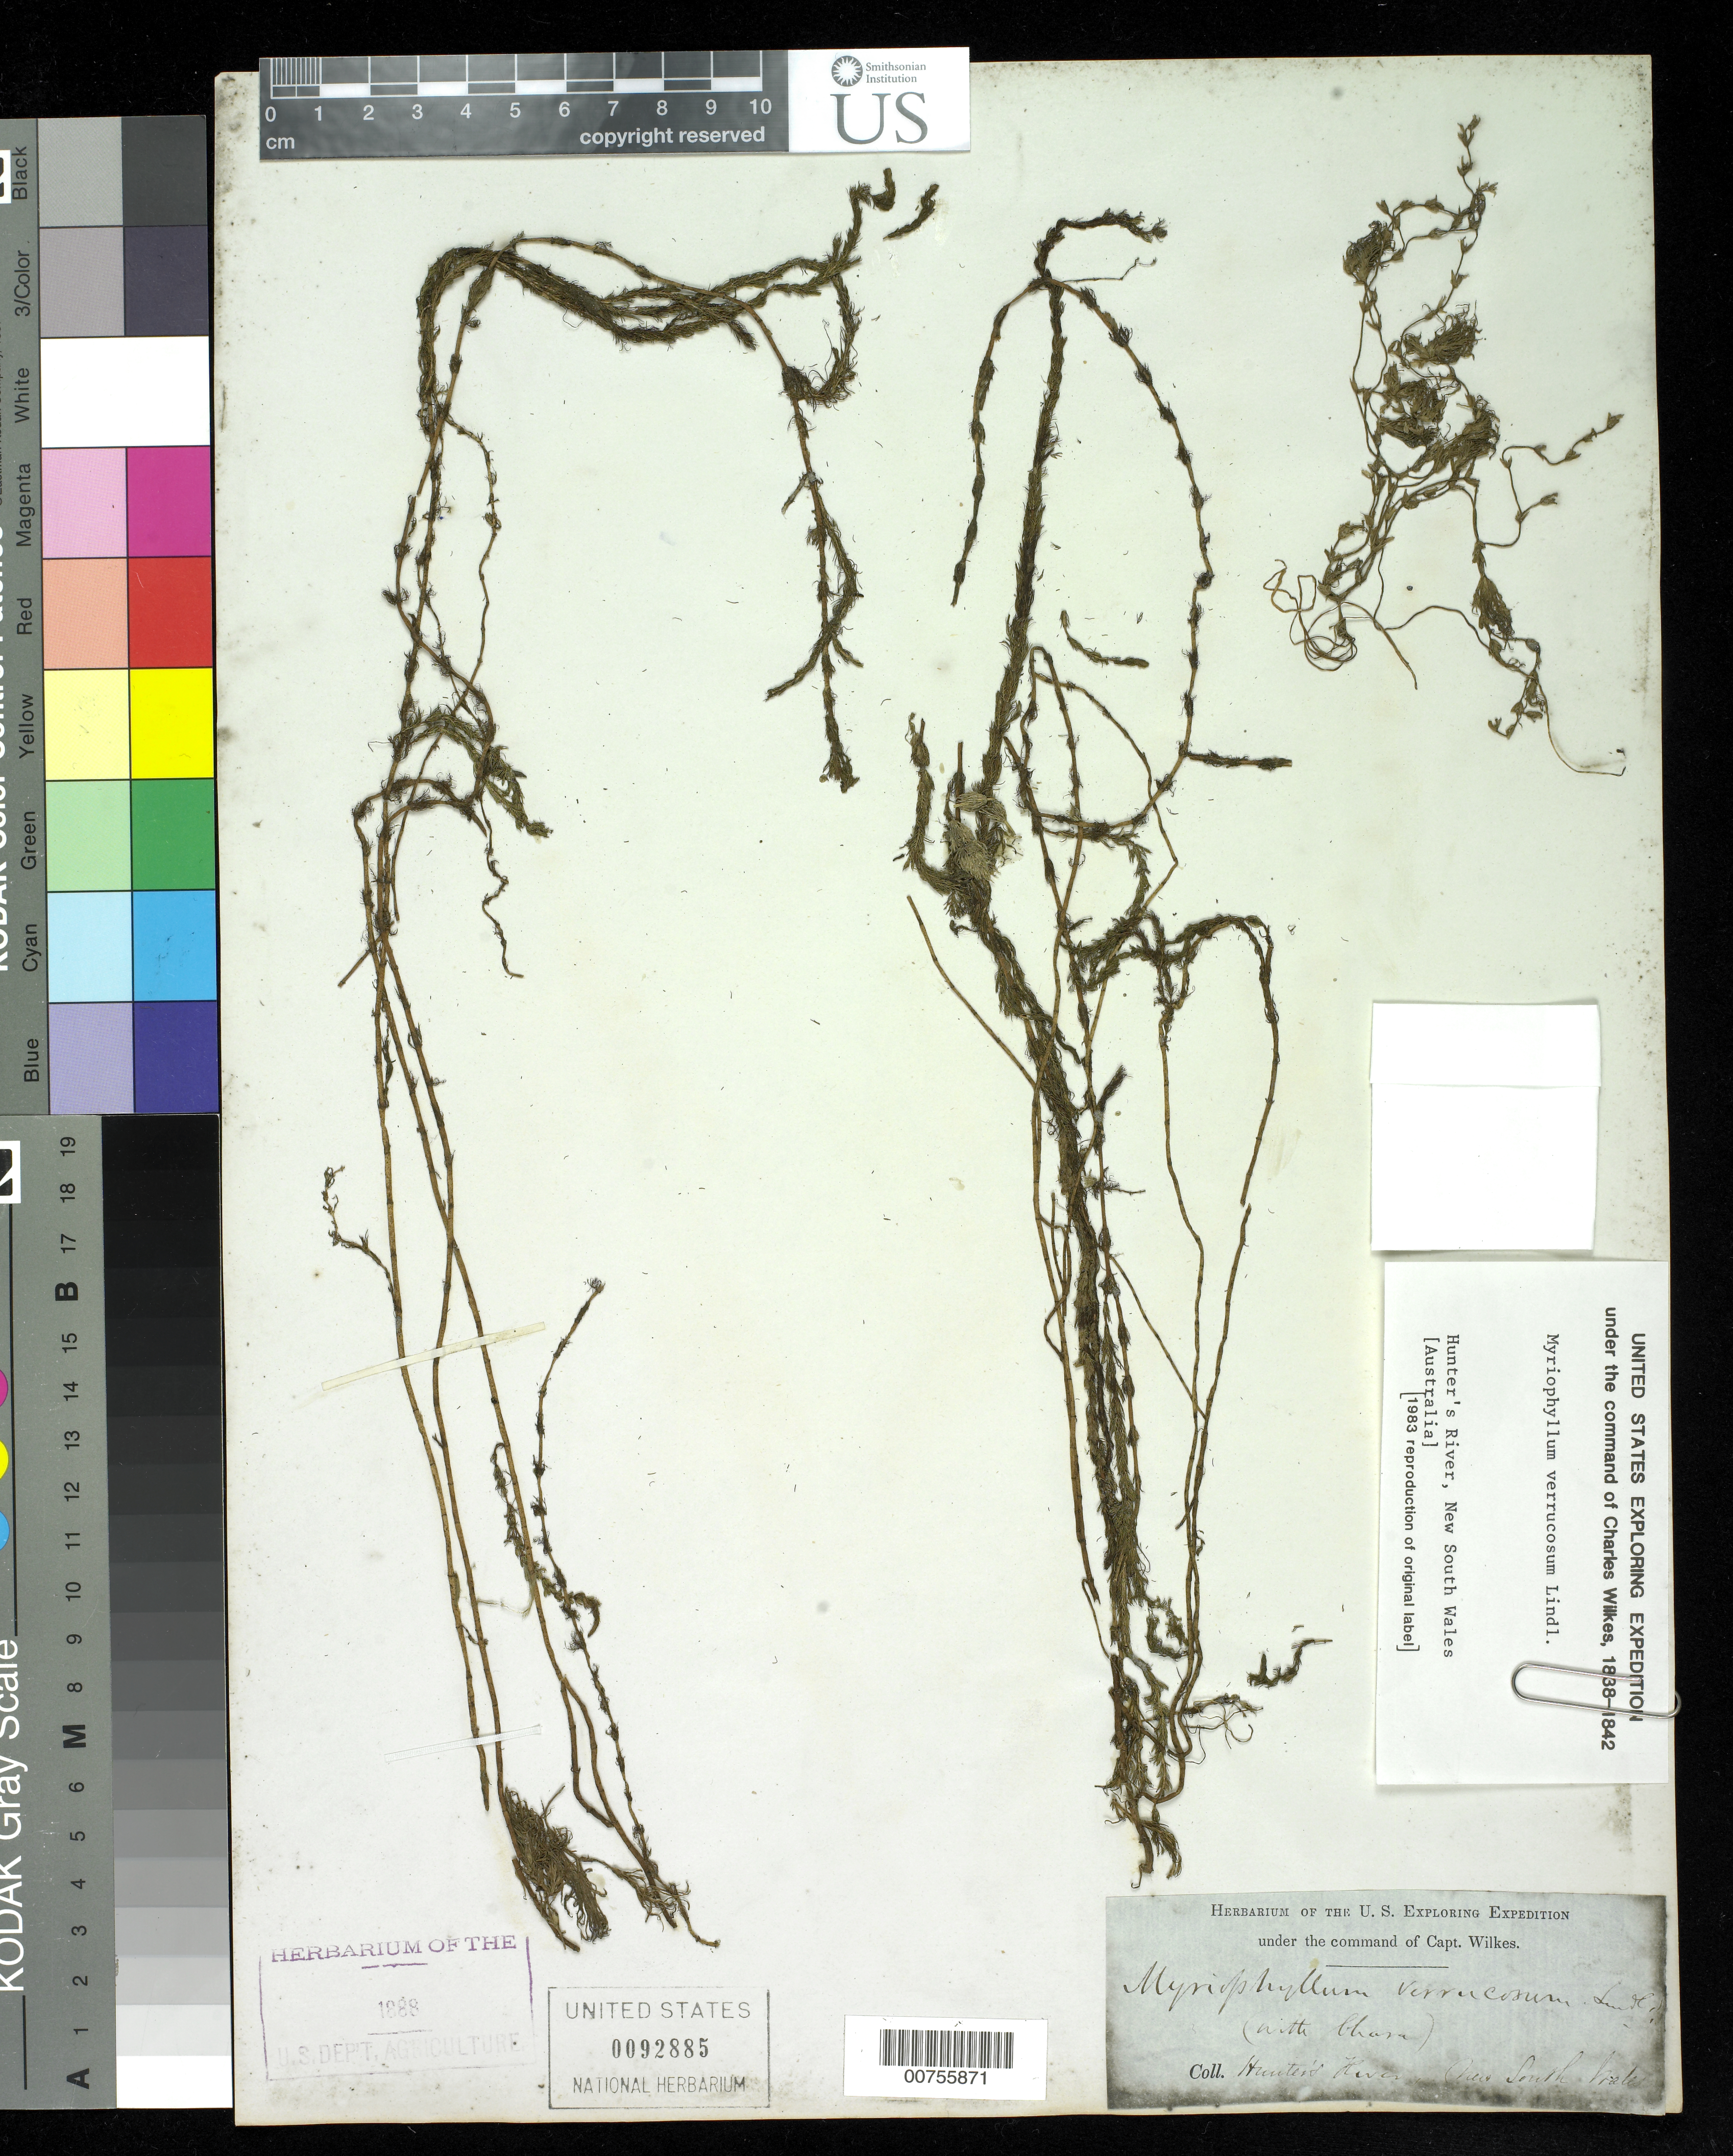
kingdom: Plantae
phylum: Tracheophyta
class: Magnoliopsida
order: Saxifragales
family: Haloragaceae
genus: Myriophyllum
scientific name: Myriophyllum verrucosum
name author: Lindl.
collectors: Wilkes Explor. Exped.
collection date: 1838/1842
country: Australia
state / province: New South Wales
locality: Hunter's River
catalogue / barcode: US 92885